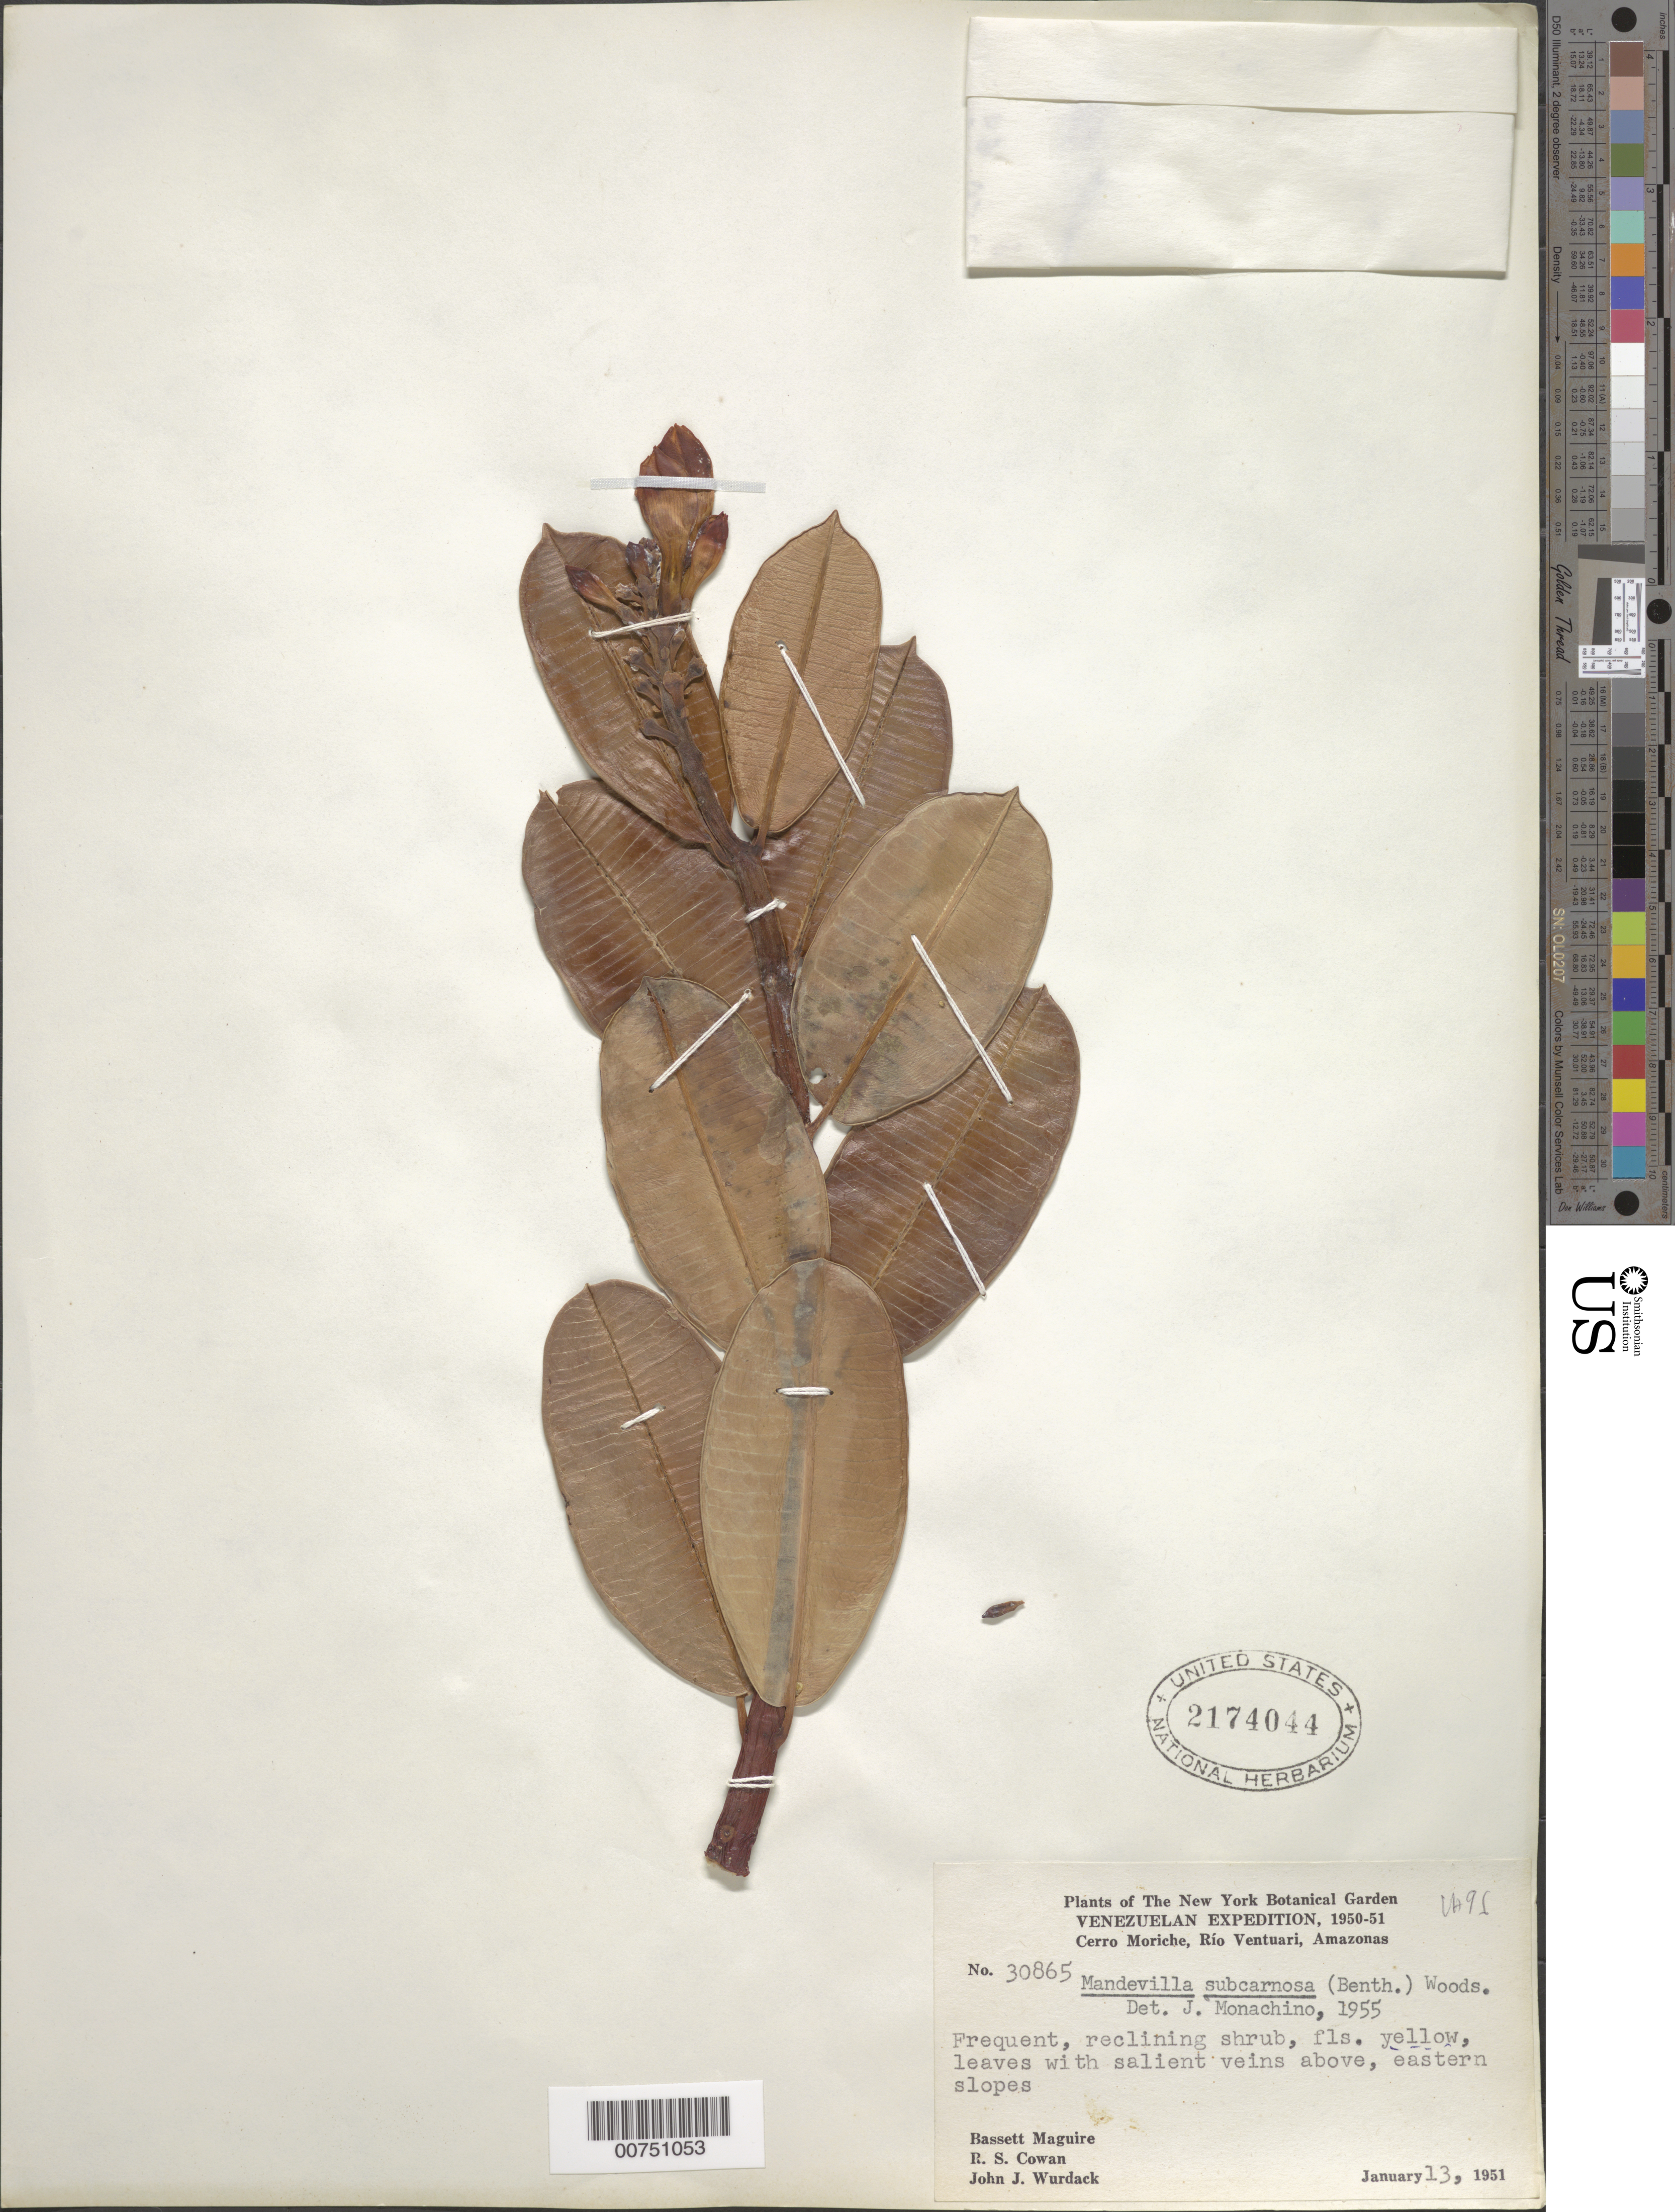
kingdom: Plantae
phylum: Tracheophyta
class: Magnoliopsida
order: Gentianales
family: Apocynaceae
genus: Mandevilla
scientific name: Mandevilla subcarnosa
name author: (Benth.) Woodson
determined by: Monachino, J. V.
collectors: B. Maguire, R. S. Cowan & J. J. Wurdack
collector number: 30865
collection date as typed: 13-Jan-51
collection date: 1951-01-13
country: Venezuela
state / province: Amazonas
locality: Cerro Moriche, Río Ventuari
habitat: East slopes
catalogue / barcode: US 2174044